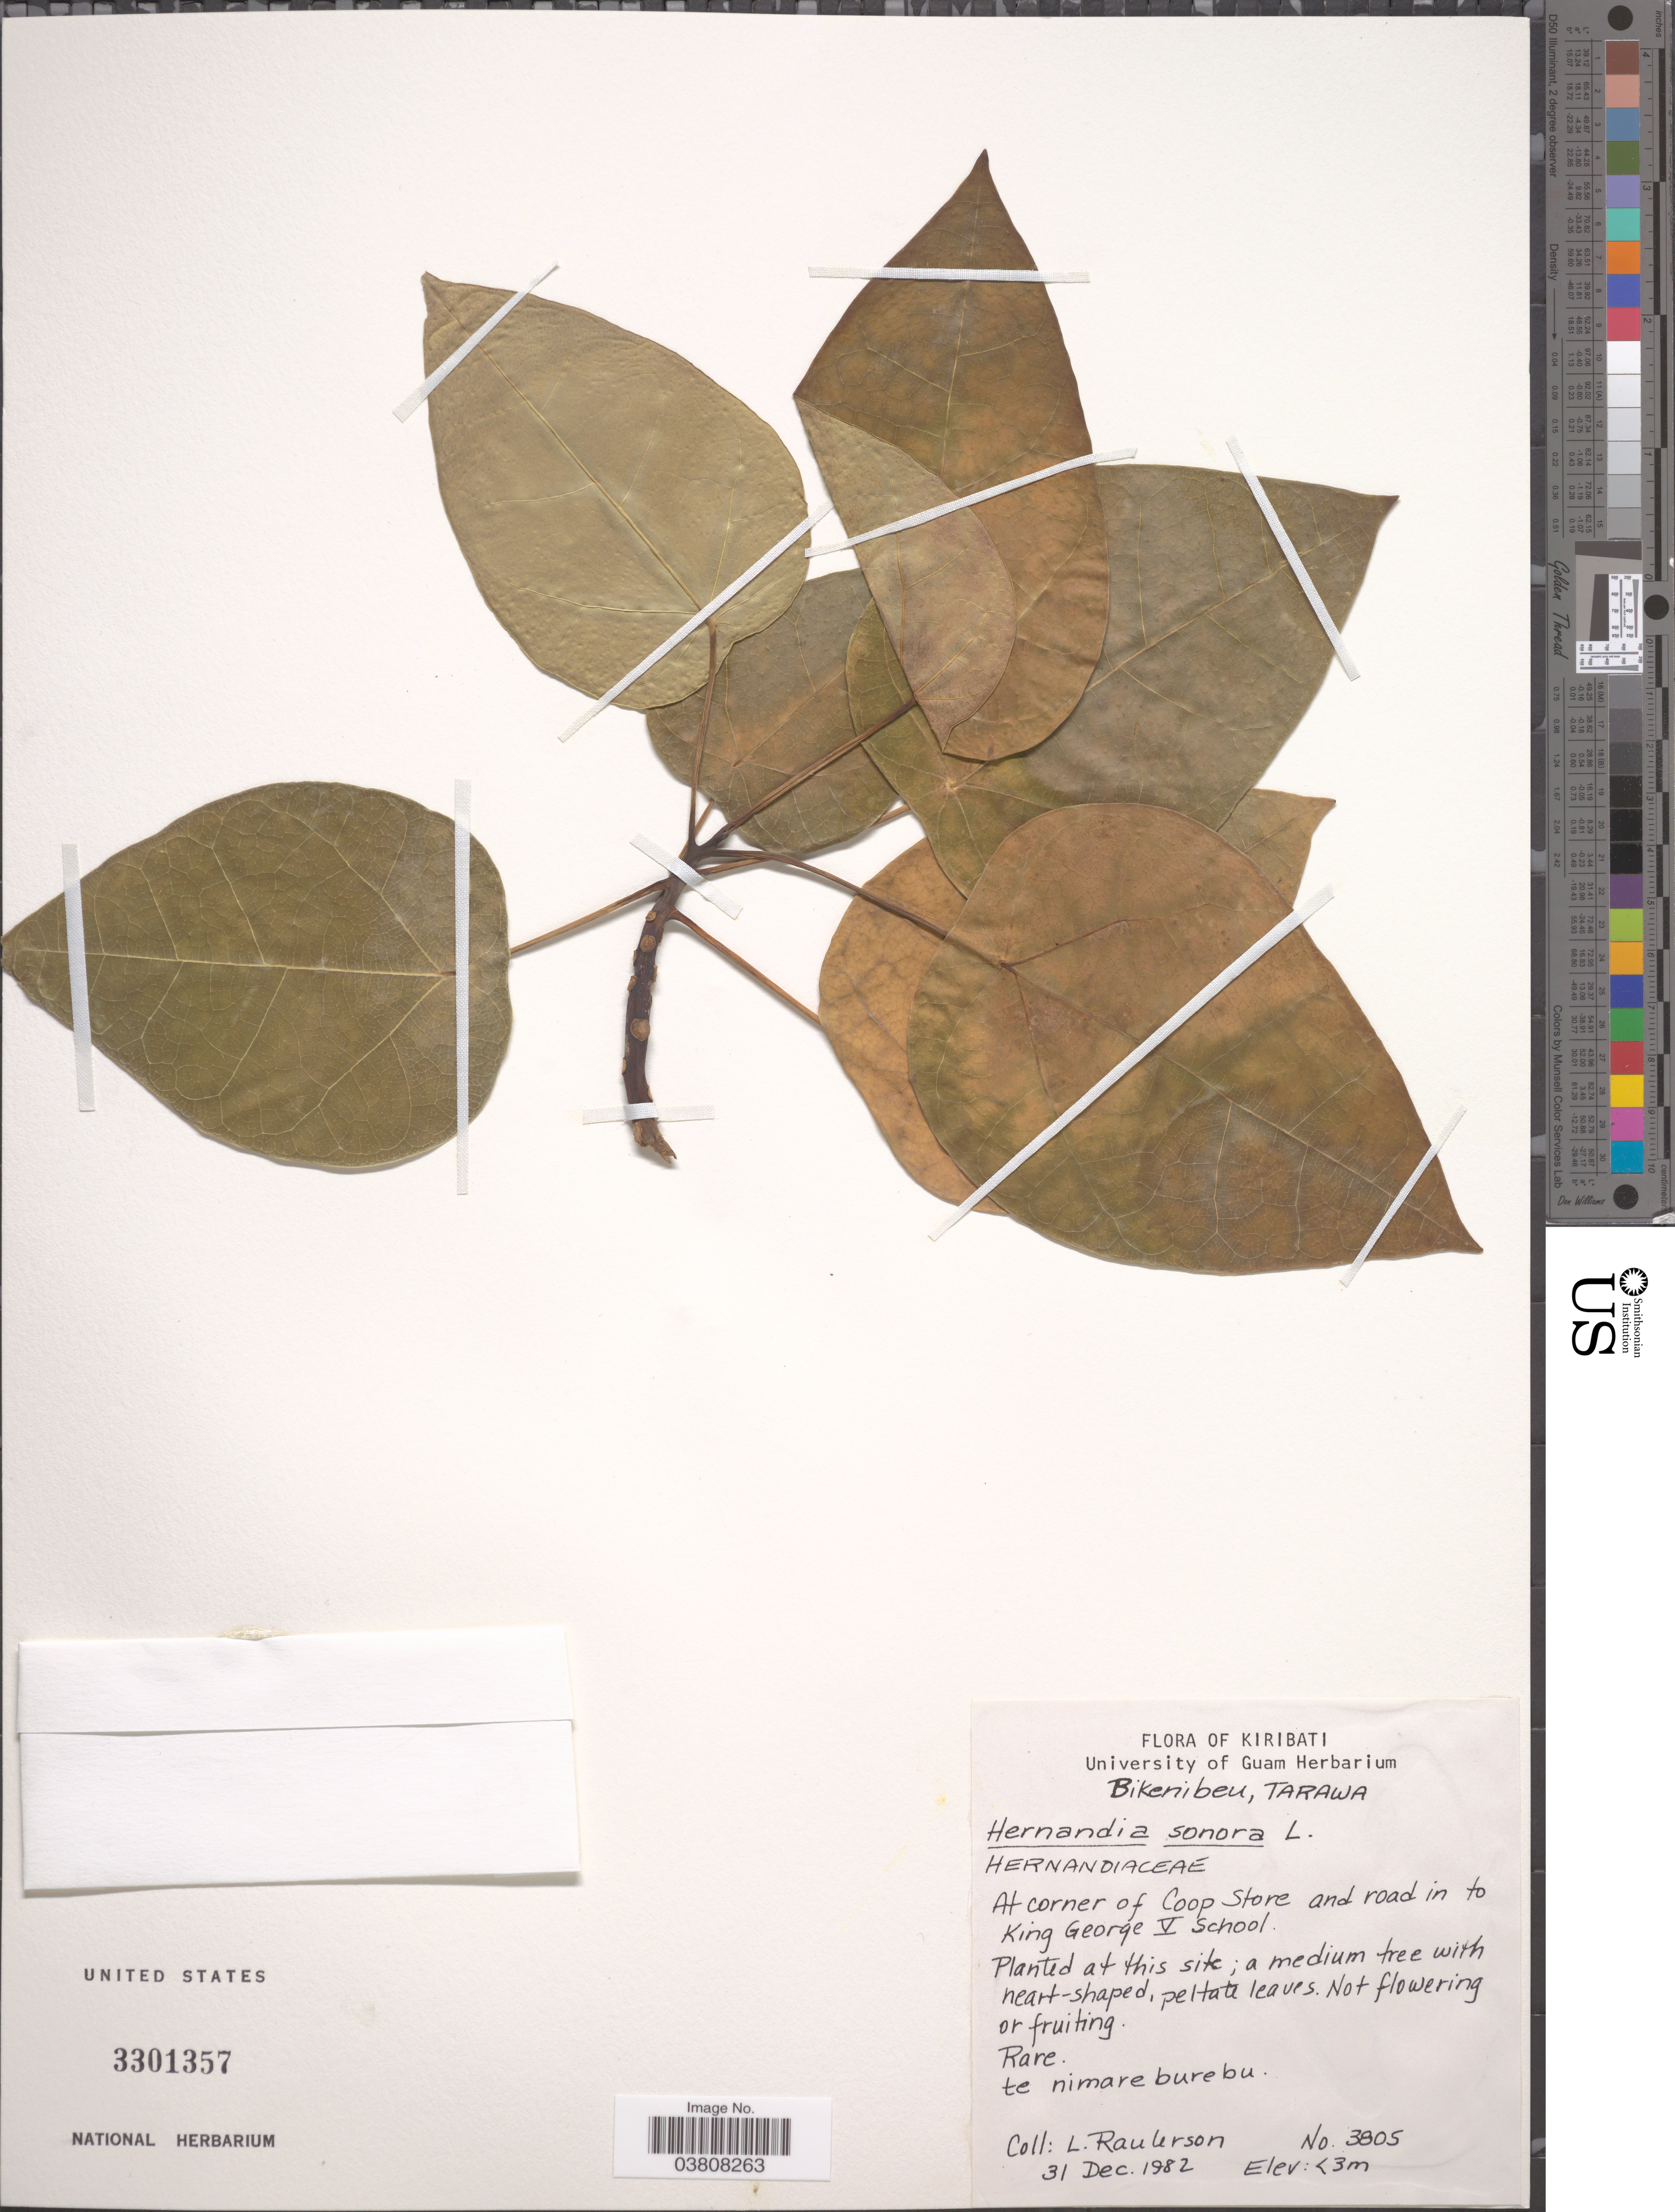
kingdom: Plantae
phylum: Tracheophyta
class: Magnoliopsida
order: Laurales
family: Hernandiaceae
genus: Hernandia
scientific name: Hernandia ovigera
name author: L.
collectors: L. Raulerson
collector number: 3805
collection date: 1982-12-31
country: Kiribati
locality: Bikenibeu, Tarawa. At corner of Coop Store and road in to King George V School.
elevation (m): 3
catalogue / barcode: US 3301357